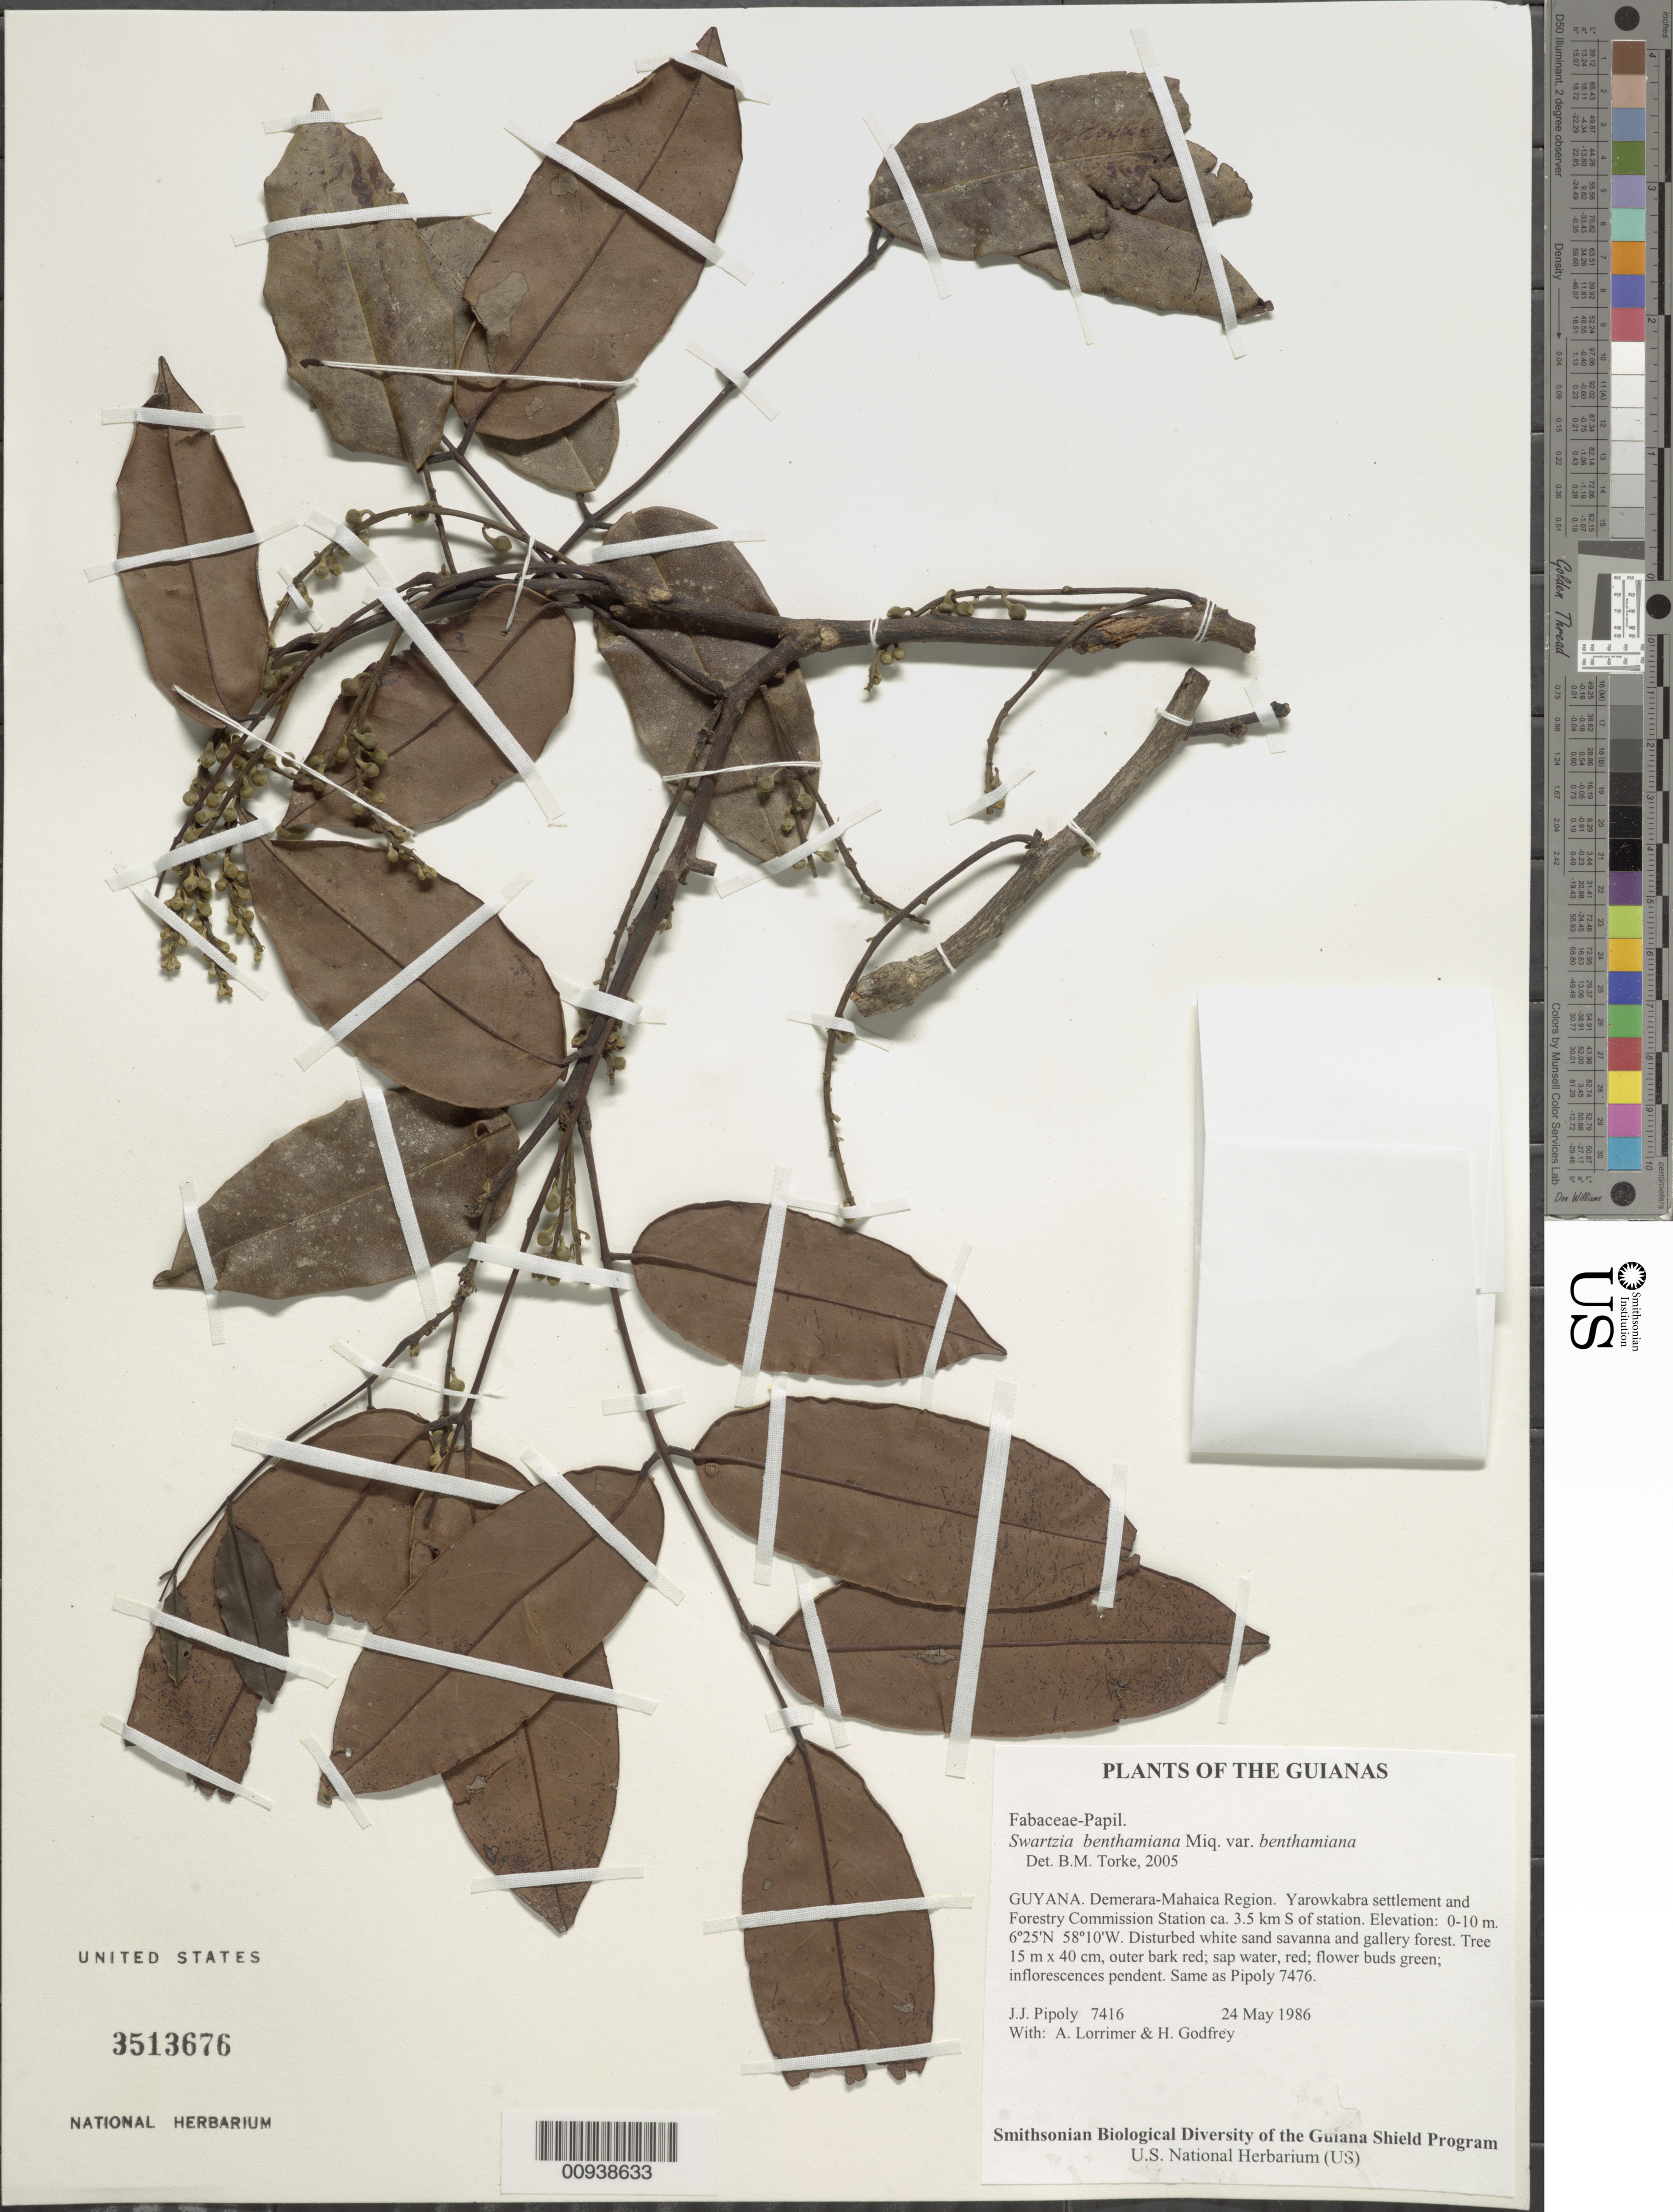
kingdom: Plantae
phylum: Tracheophyta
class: Magnoliopsida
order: Fabales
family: Fabaceae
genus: Swartzia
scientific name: Swartzia benthamiana var. benthamiana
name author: Miq.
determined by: Torke, B. M., (MO)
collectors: J. J. Pipoly, A. Lorrimer & H. Godfrey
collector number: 7416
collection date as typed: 24 May 1986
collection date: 1986-05-24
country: Guyana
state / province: Demerara-Mahaica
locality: Yarowkabra settlement and Forestry Commission Station ca. 3.5 km S of station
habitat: Disturbed white sand savanna and gallery forest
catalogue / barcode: US 3513676